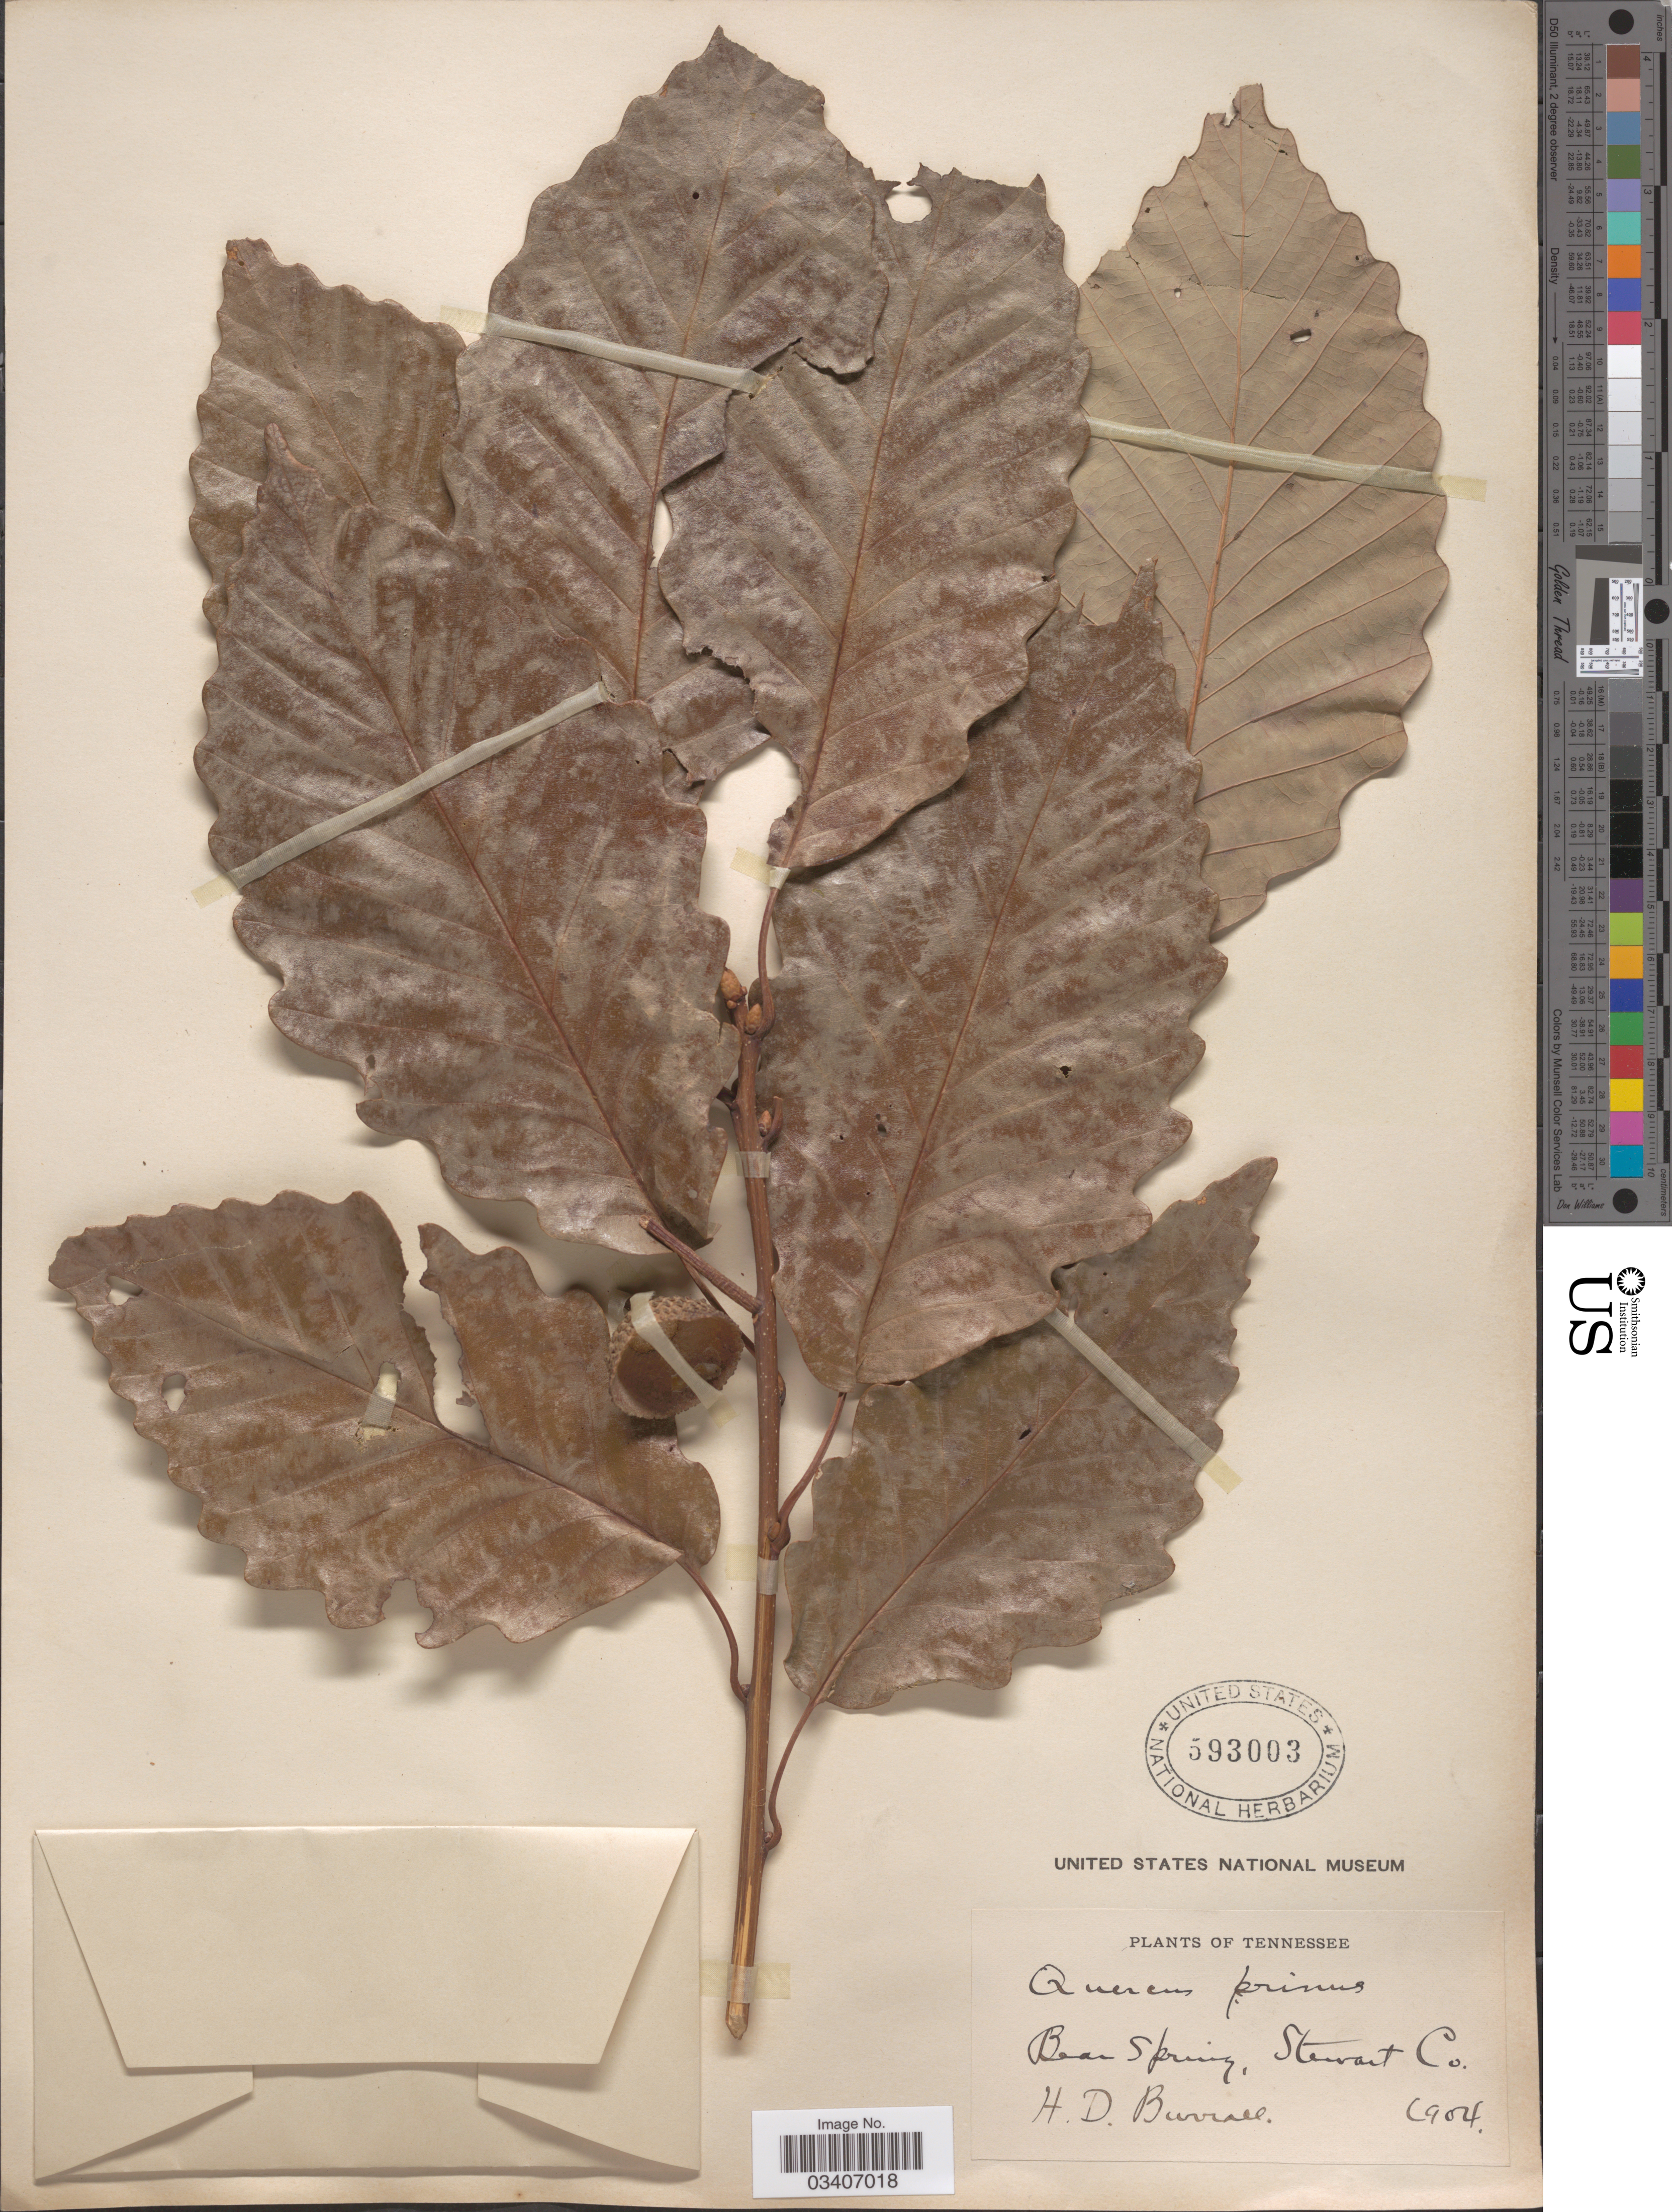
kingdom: Plantae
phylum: Tracheophyta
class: Magnoliopsida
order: Fagales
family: Fagaceae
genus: Quercus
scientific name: Quercus montana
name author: Willd.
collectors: H. Burrall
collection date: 1904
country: United States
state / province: Tennessee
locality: Bear Spring, Stewart Co.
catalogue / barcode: US 593003